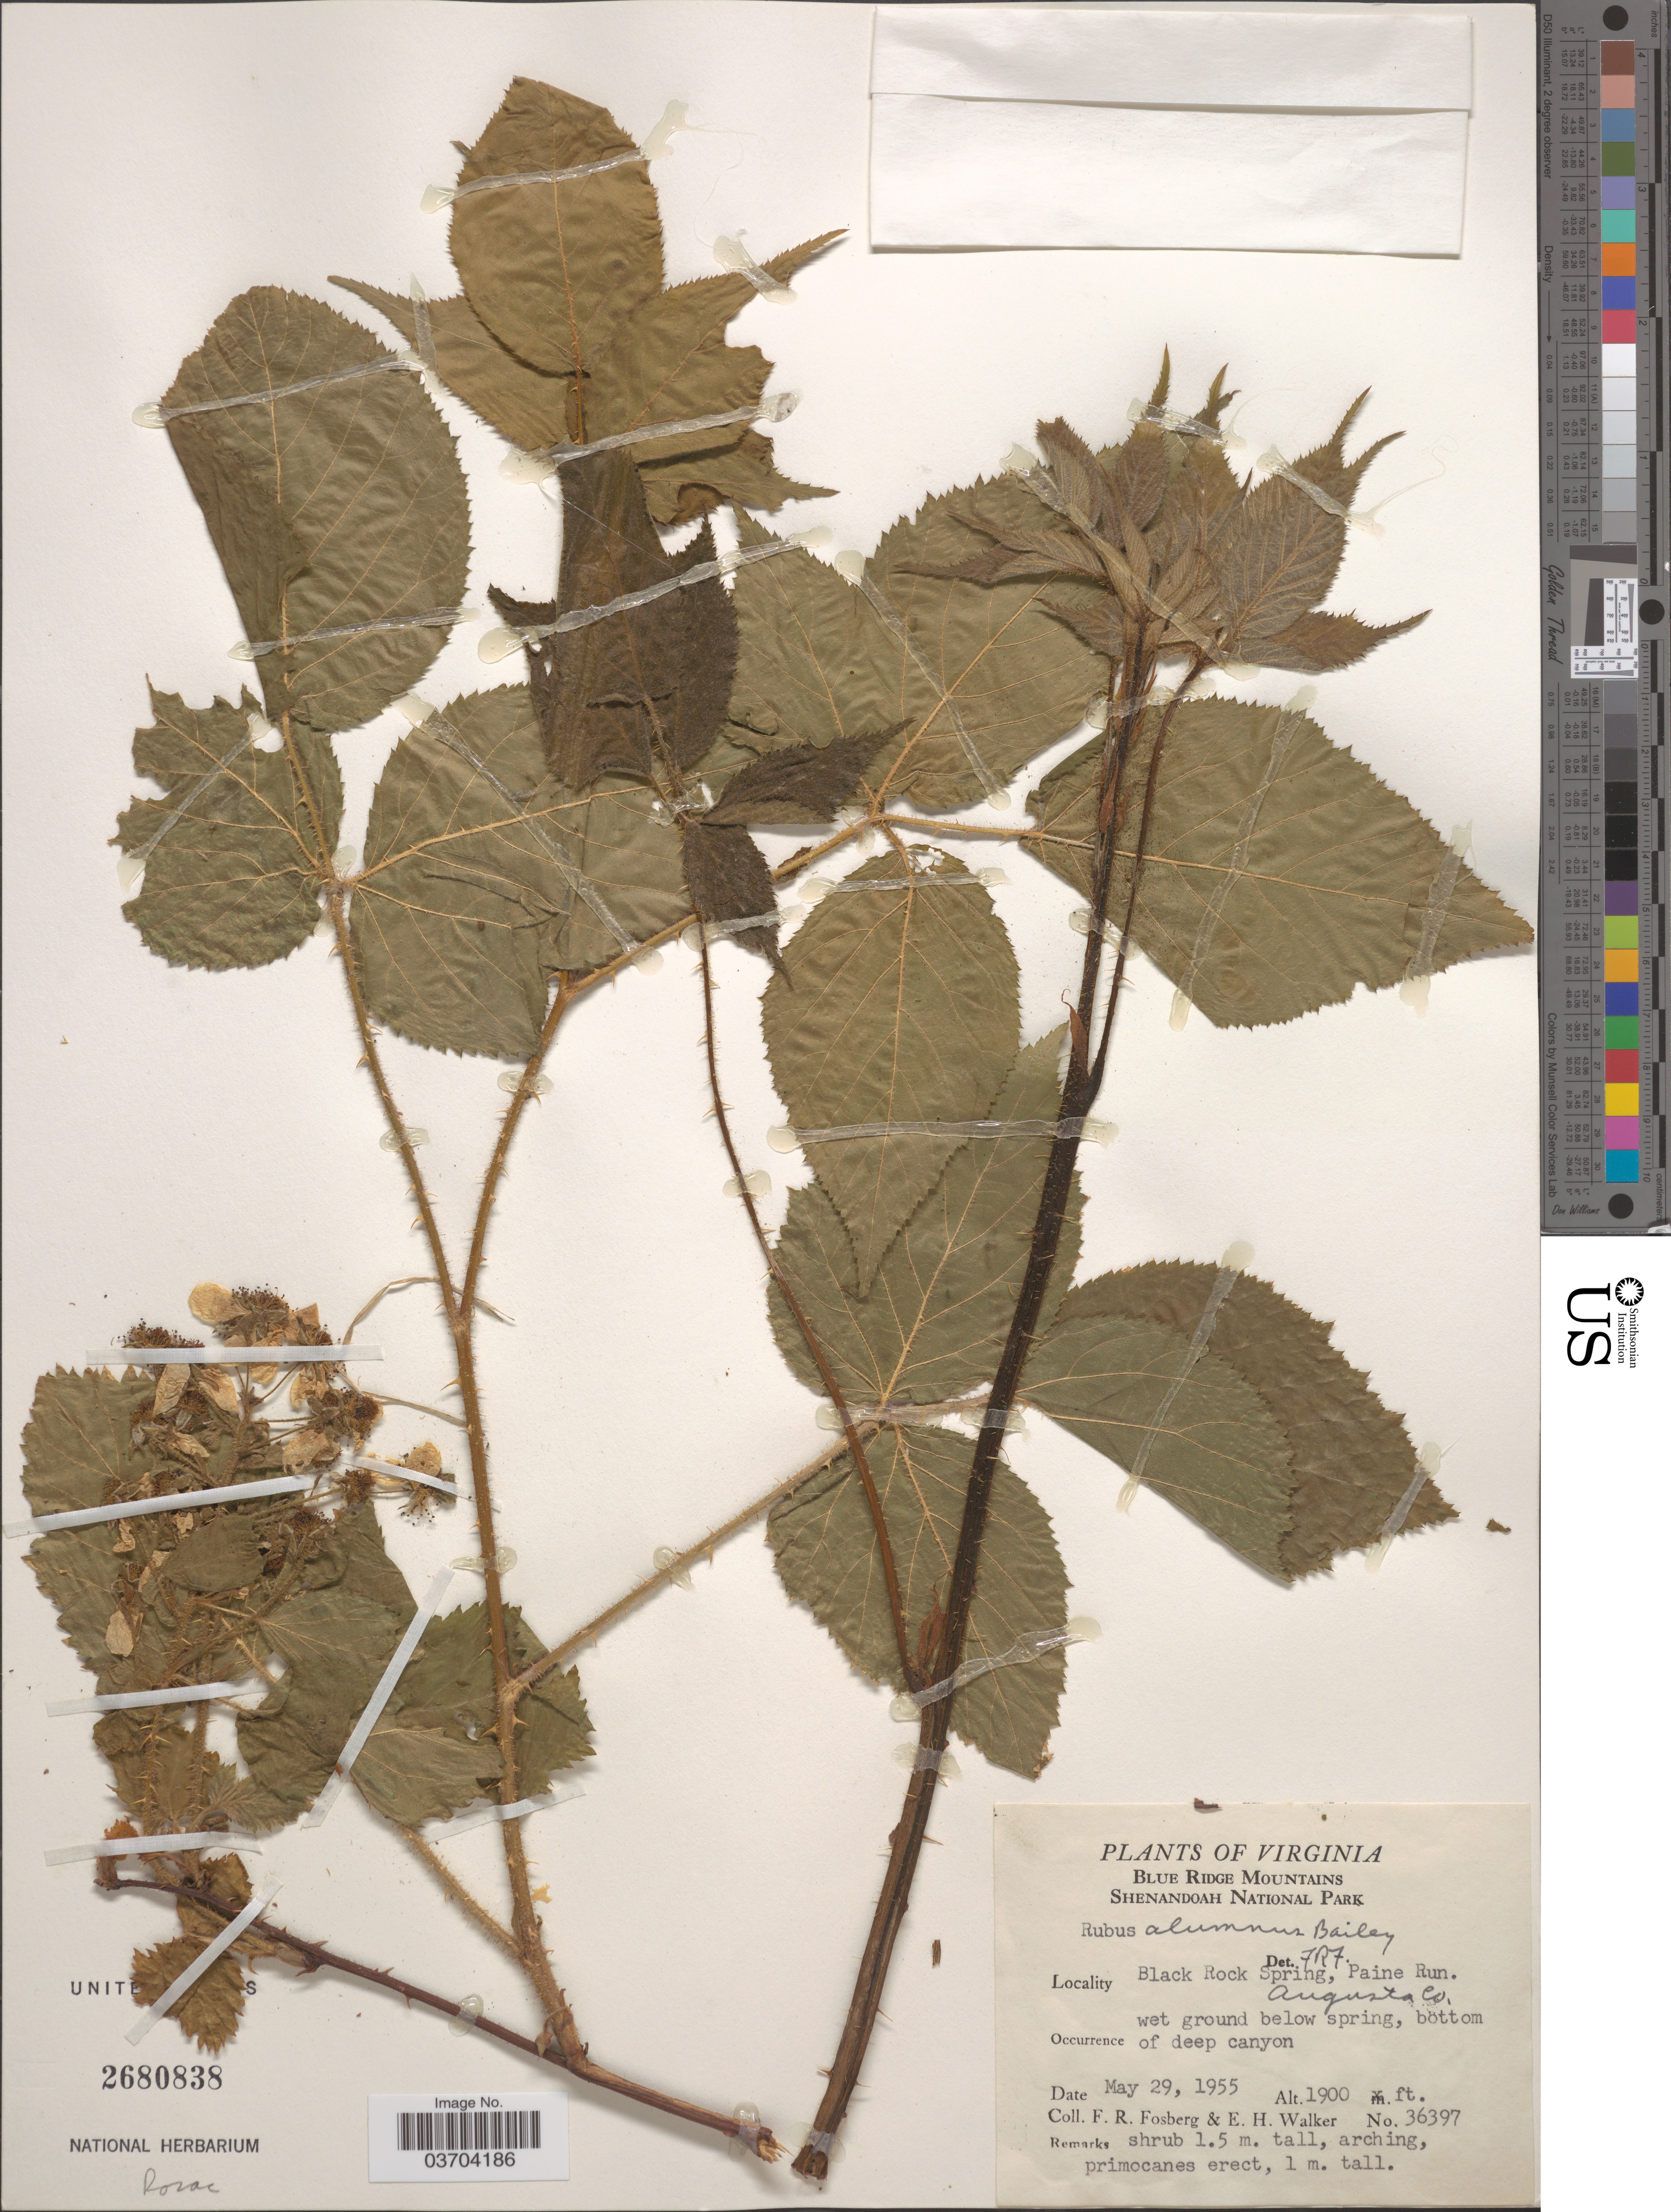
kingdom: Plantae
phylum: Tracheophyta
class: Magnoliopsida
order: Rosales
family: Rosaceae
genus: Rubus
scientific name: Rubus alumnus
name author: L.H. Bailey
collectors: F. R. Fosberg & E. H. Walker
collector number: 36397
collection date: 1955-05-29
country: United States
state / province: Virginia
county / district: Augusta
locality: Blue Ridge Mountains. Shenandoah National Park. Black Rock Spring, Paine Run. Augusta Co.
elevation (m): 579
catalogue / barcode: US 2680838